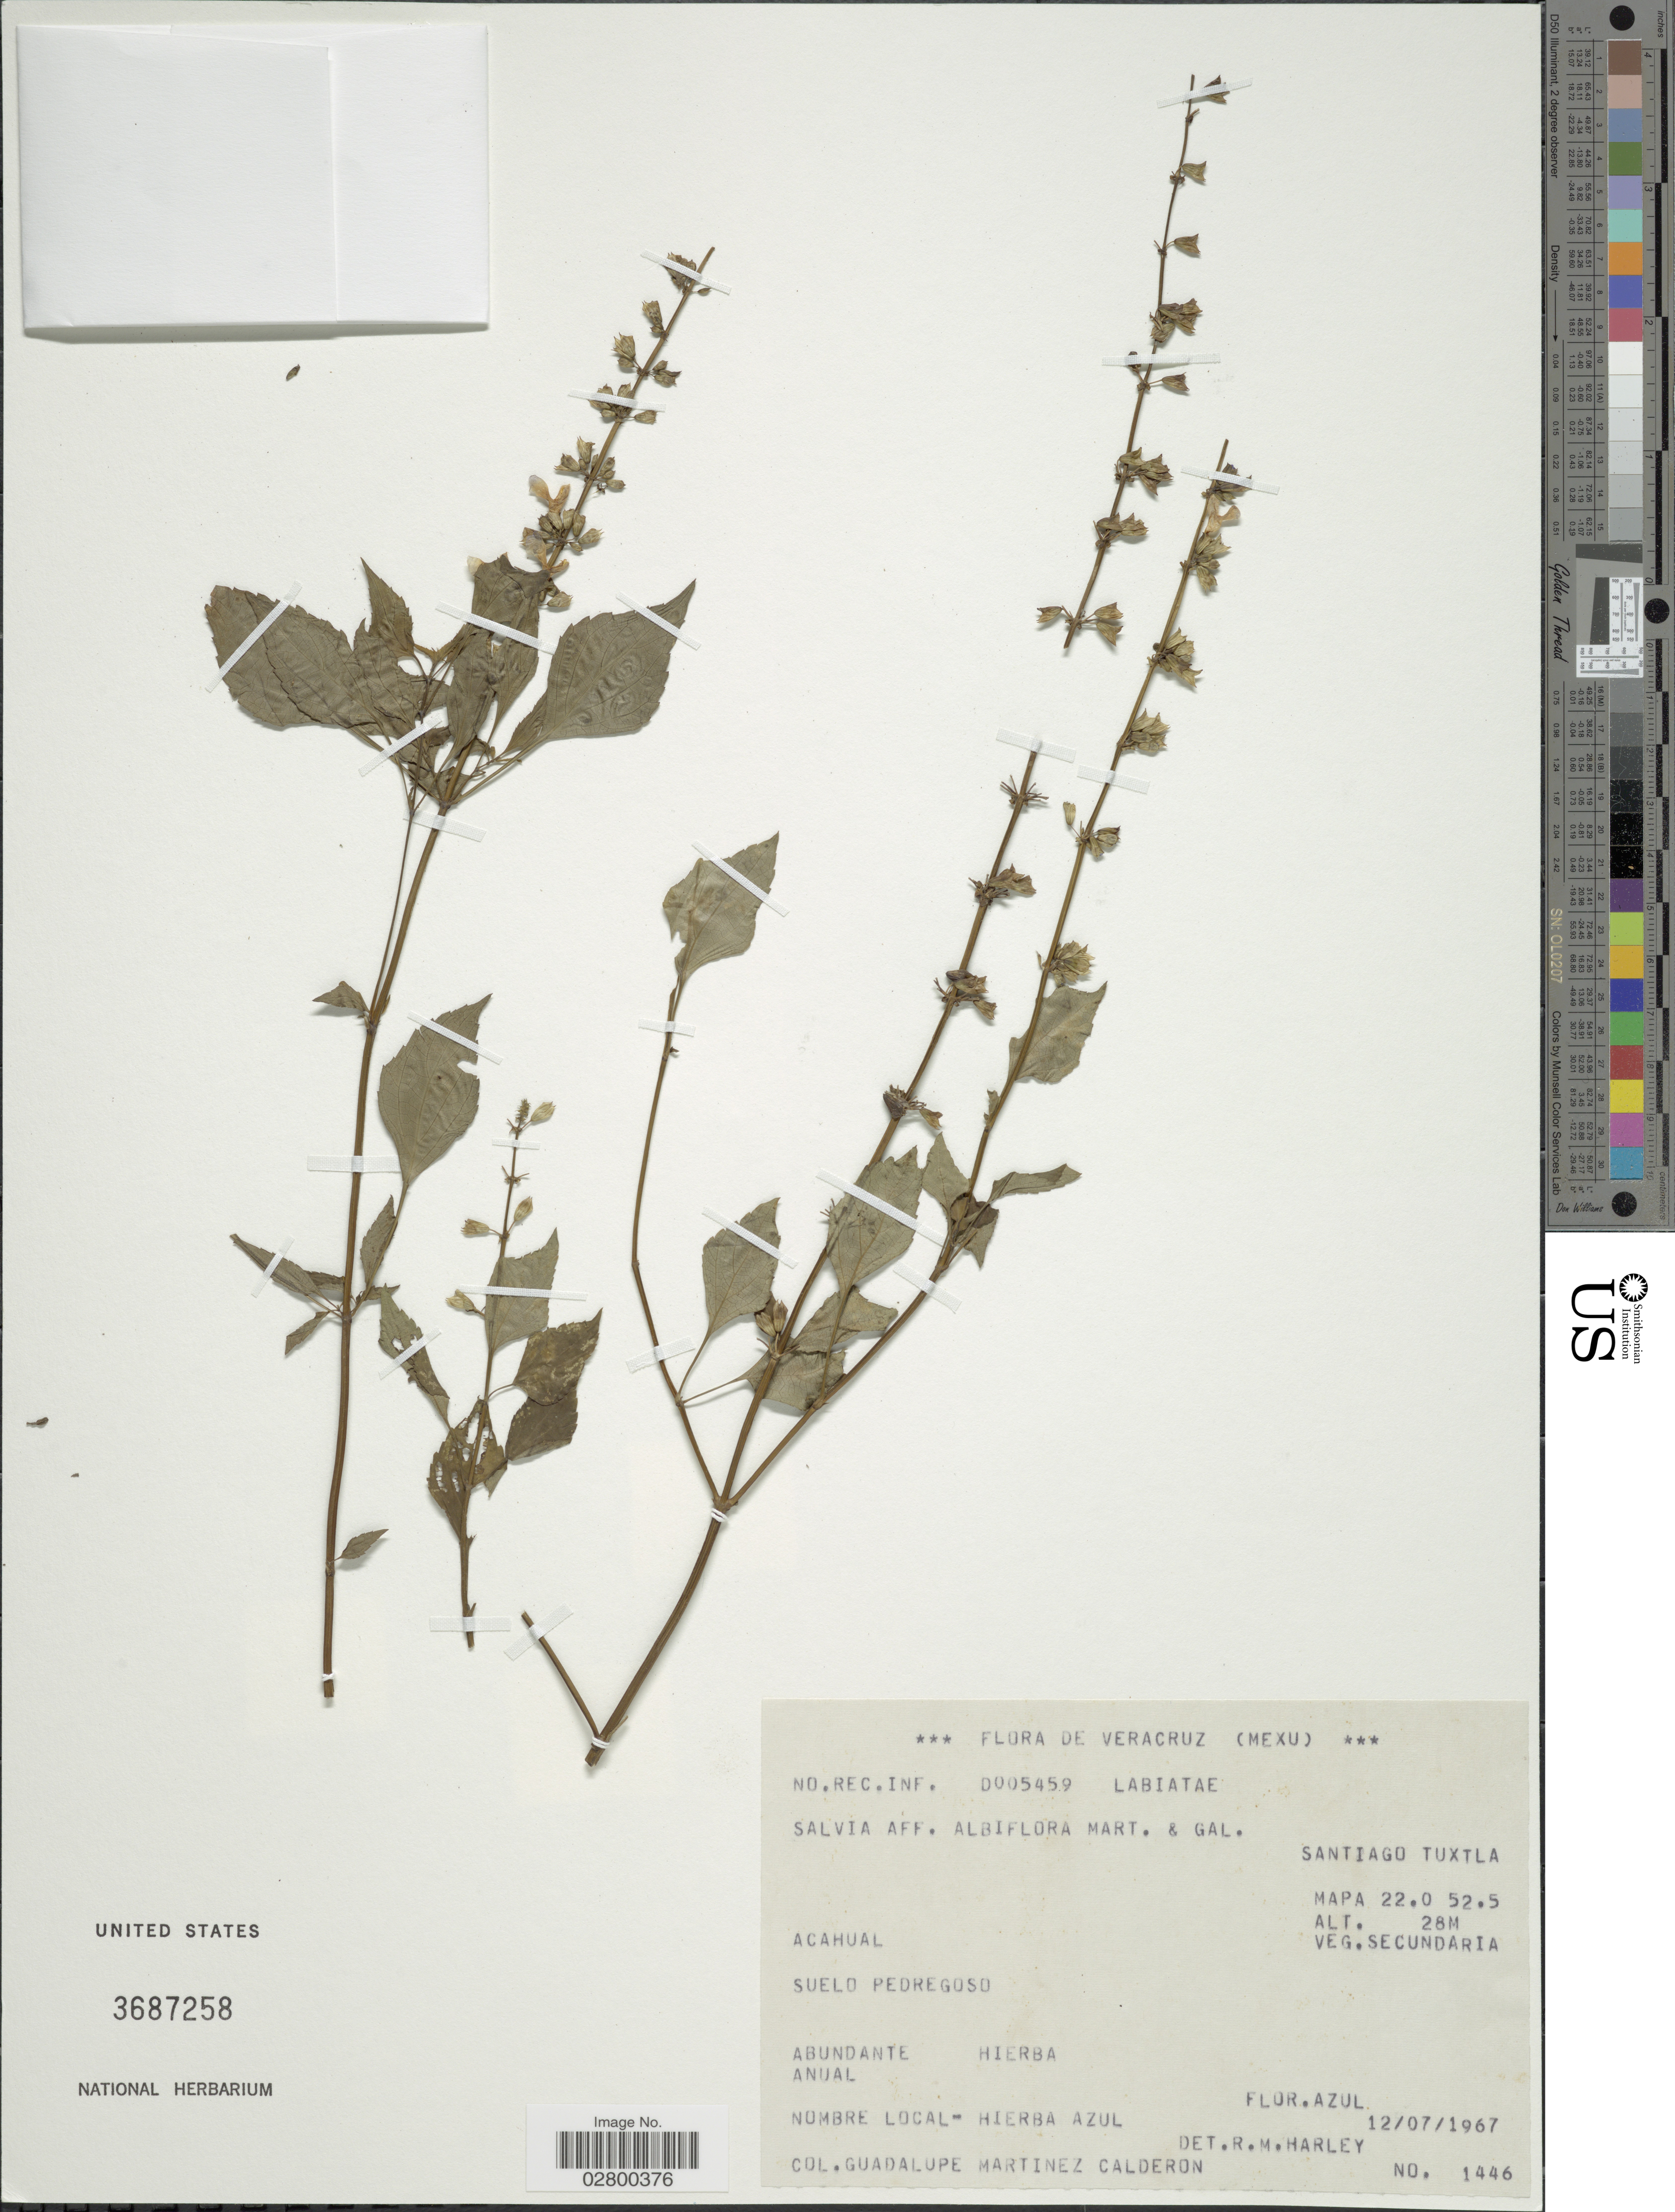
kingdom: Plantae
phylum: Tracheophyta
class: Magnoliopsida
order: Lamiales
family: Lamiaceae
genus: Salvia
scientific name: Salvia albiflora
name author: M. Martens & Galeotti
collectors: G. Martinez-C.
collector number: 1446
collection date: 1967-07-12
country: Mexico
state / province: Veracruz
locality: Veracruz (Mexu), Santiago Tuxtla. Mapa 22.0 52.5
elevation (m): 28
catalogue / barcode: US 3687258